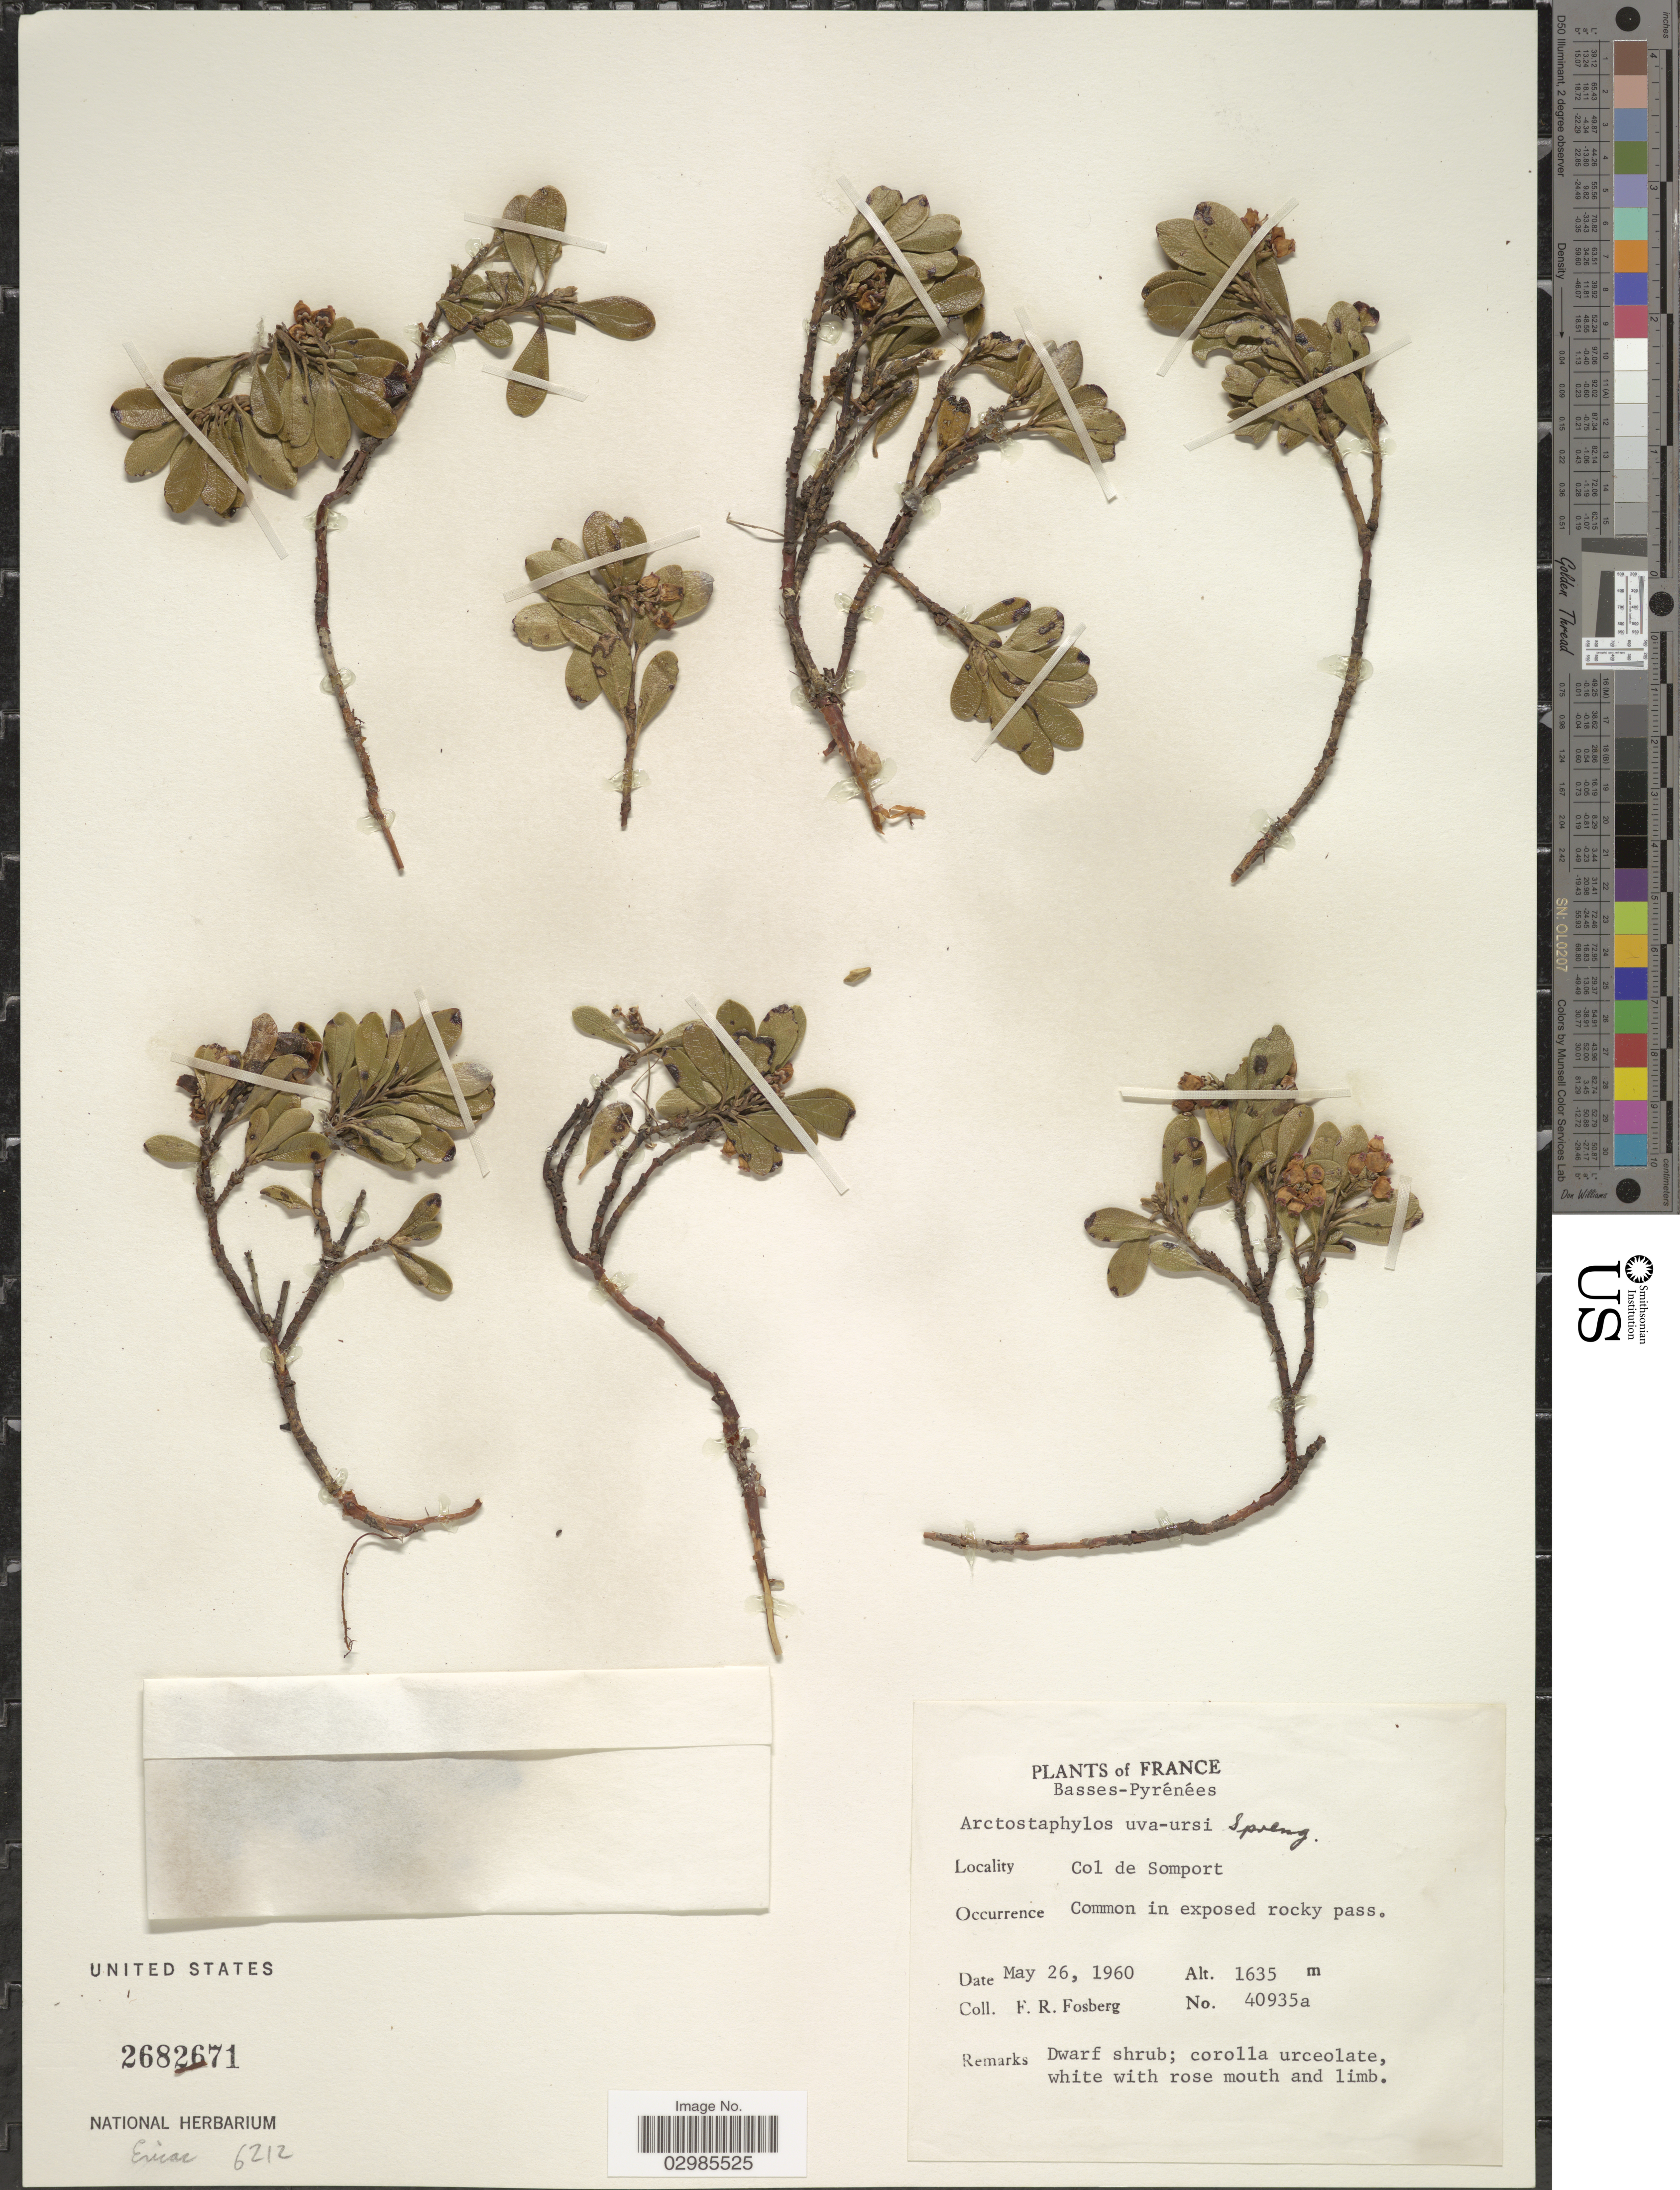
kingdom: Plantae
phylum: Tracheophyta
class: Magnoliopsida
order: Ericales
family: Ericaceae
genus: Arctostaphylos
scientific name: Arctostaphylos uva-ursi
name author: (L.) Spreng.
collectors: F. R. Fosberg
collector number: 40935a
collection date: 1960-05-26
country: France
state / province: Nouvelle-Aquitaine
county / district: Pyrénées-Atlantiques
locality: Basses-Pyrénées, Col de Somport.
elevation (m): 1635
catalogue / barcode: US 2682671